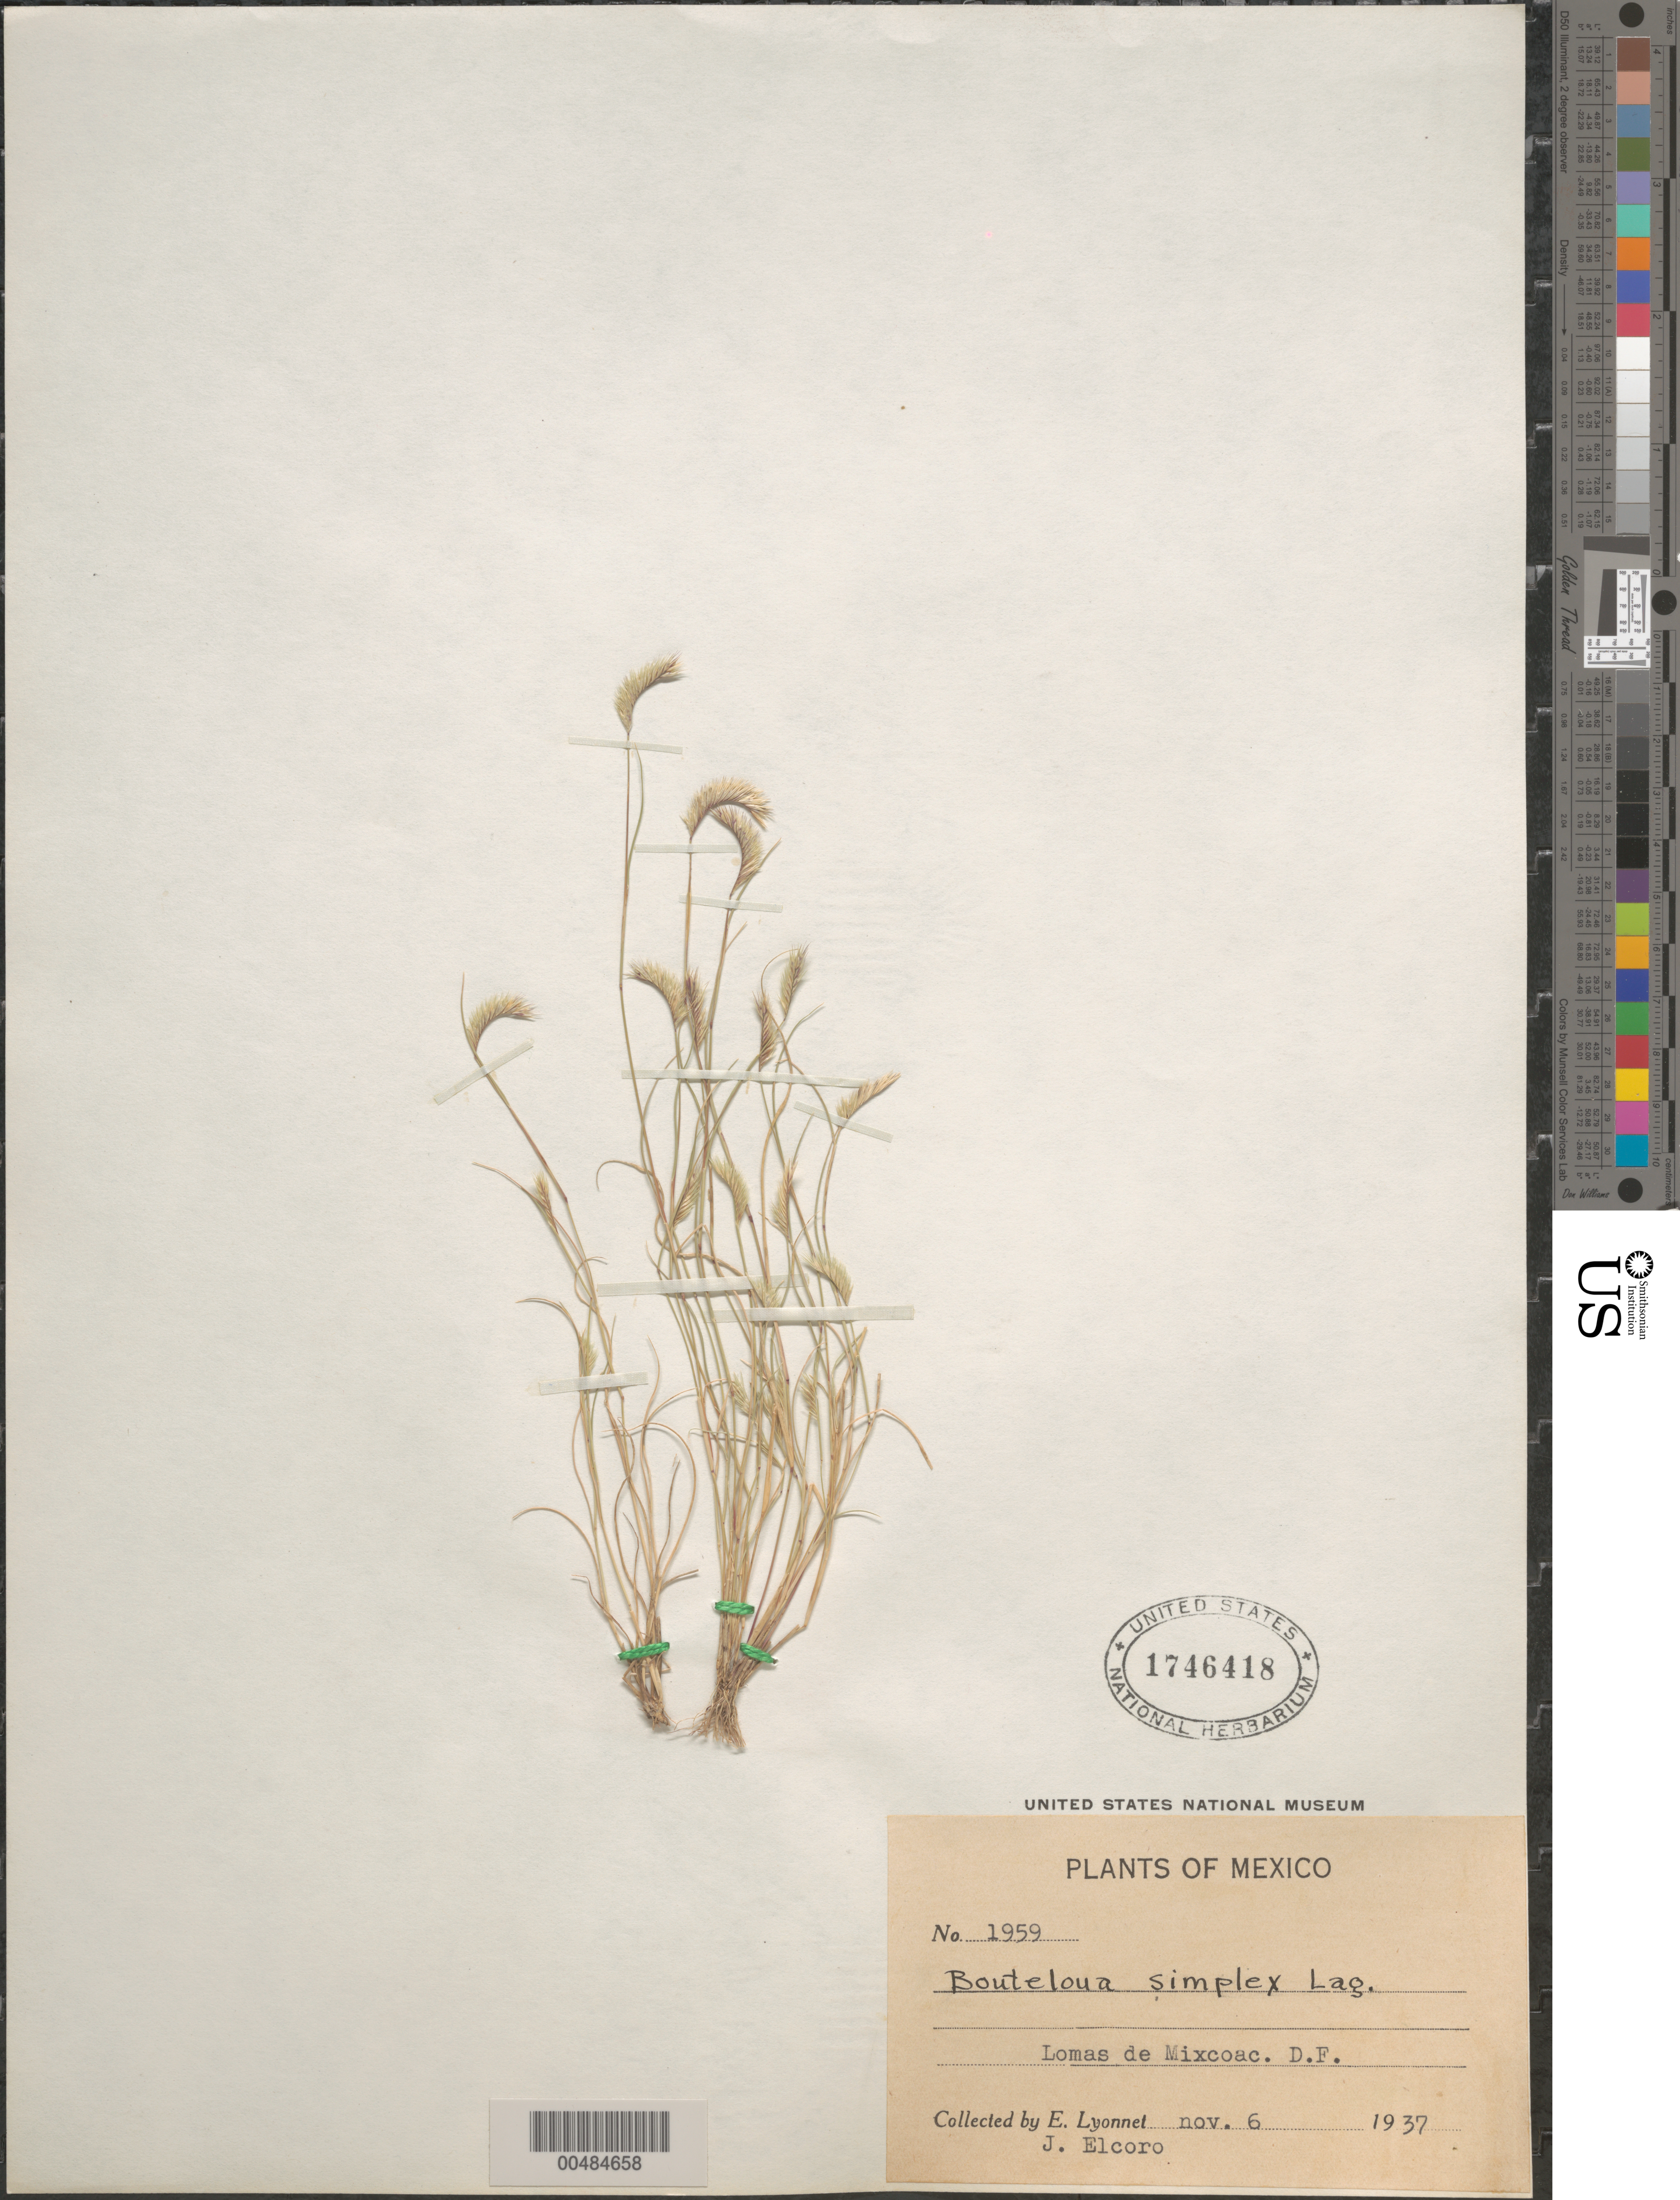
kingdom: Plantae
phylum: Tracheophyta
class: Liliopsida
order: Poales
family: Poaceae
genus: Bouteloua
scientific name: Bouteloua simplex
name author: Lag.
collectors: Bro. E. Lyonnet & J. Elcoro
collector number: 1959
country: Mexico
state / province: Distrito Federal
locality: Lomas de Mixcoac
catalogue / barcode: US 1746418